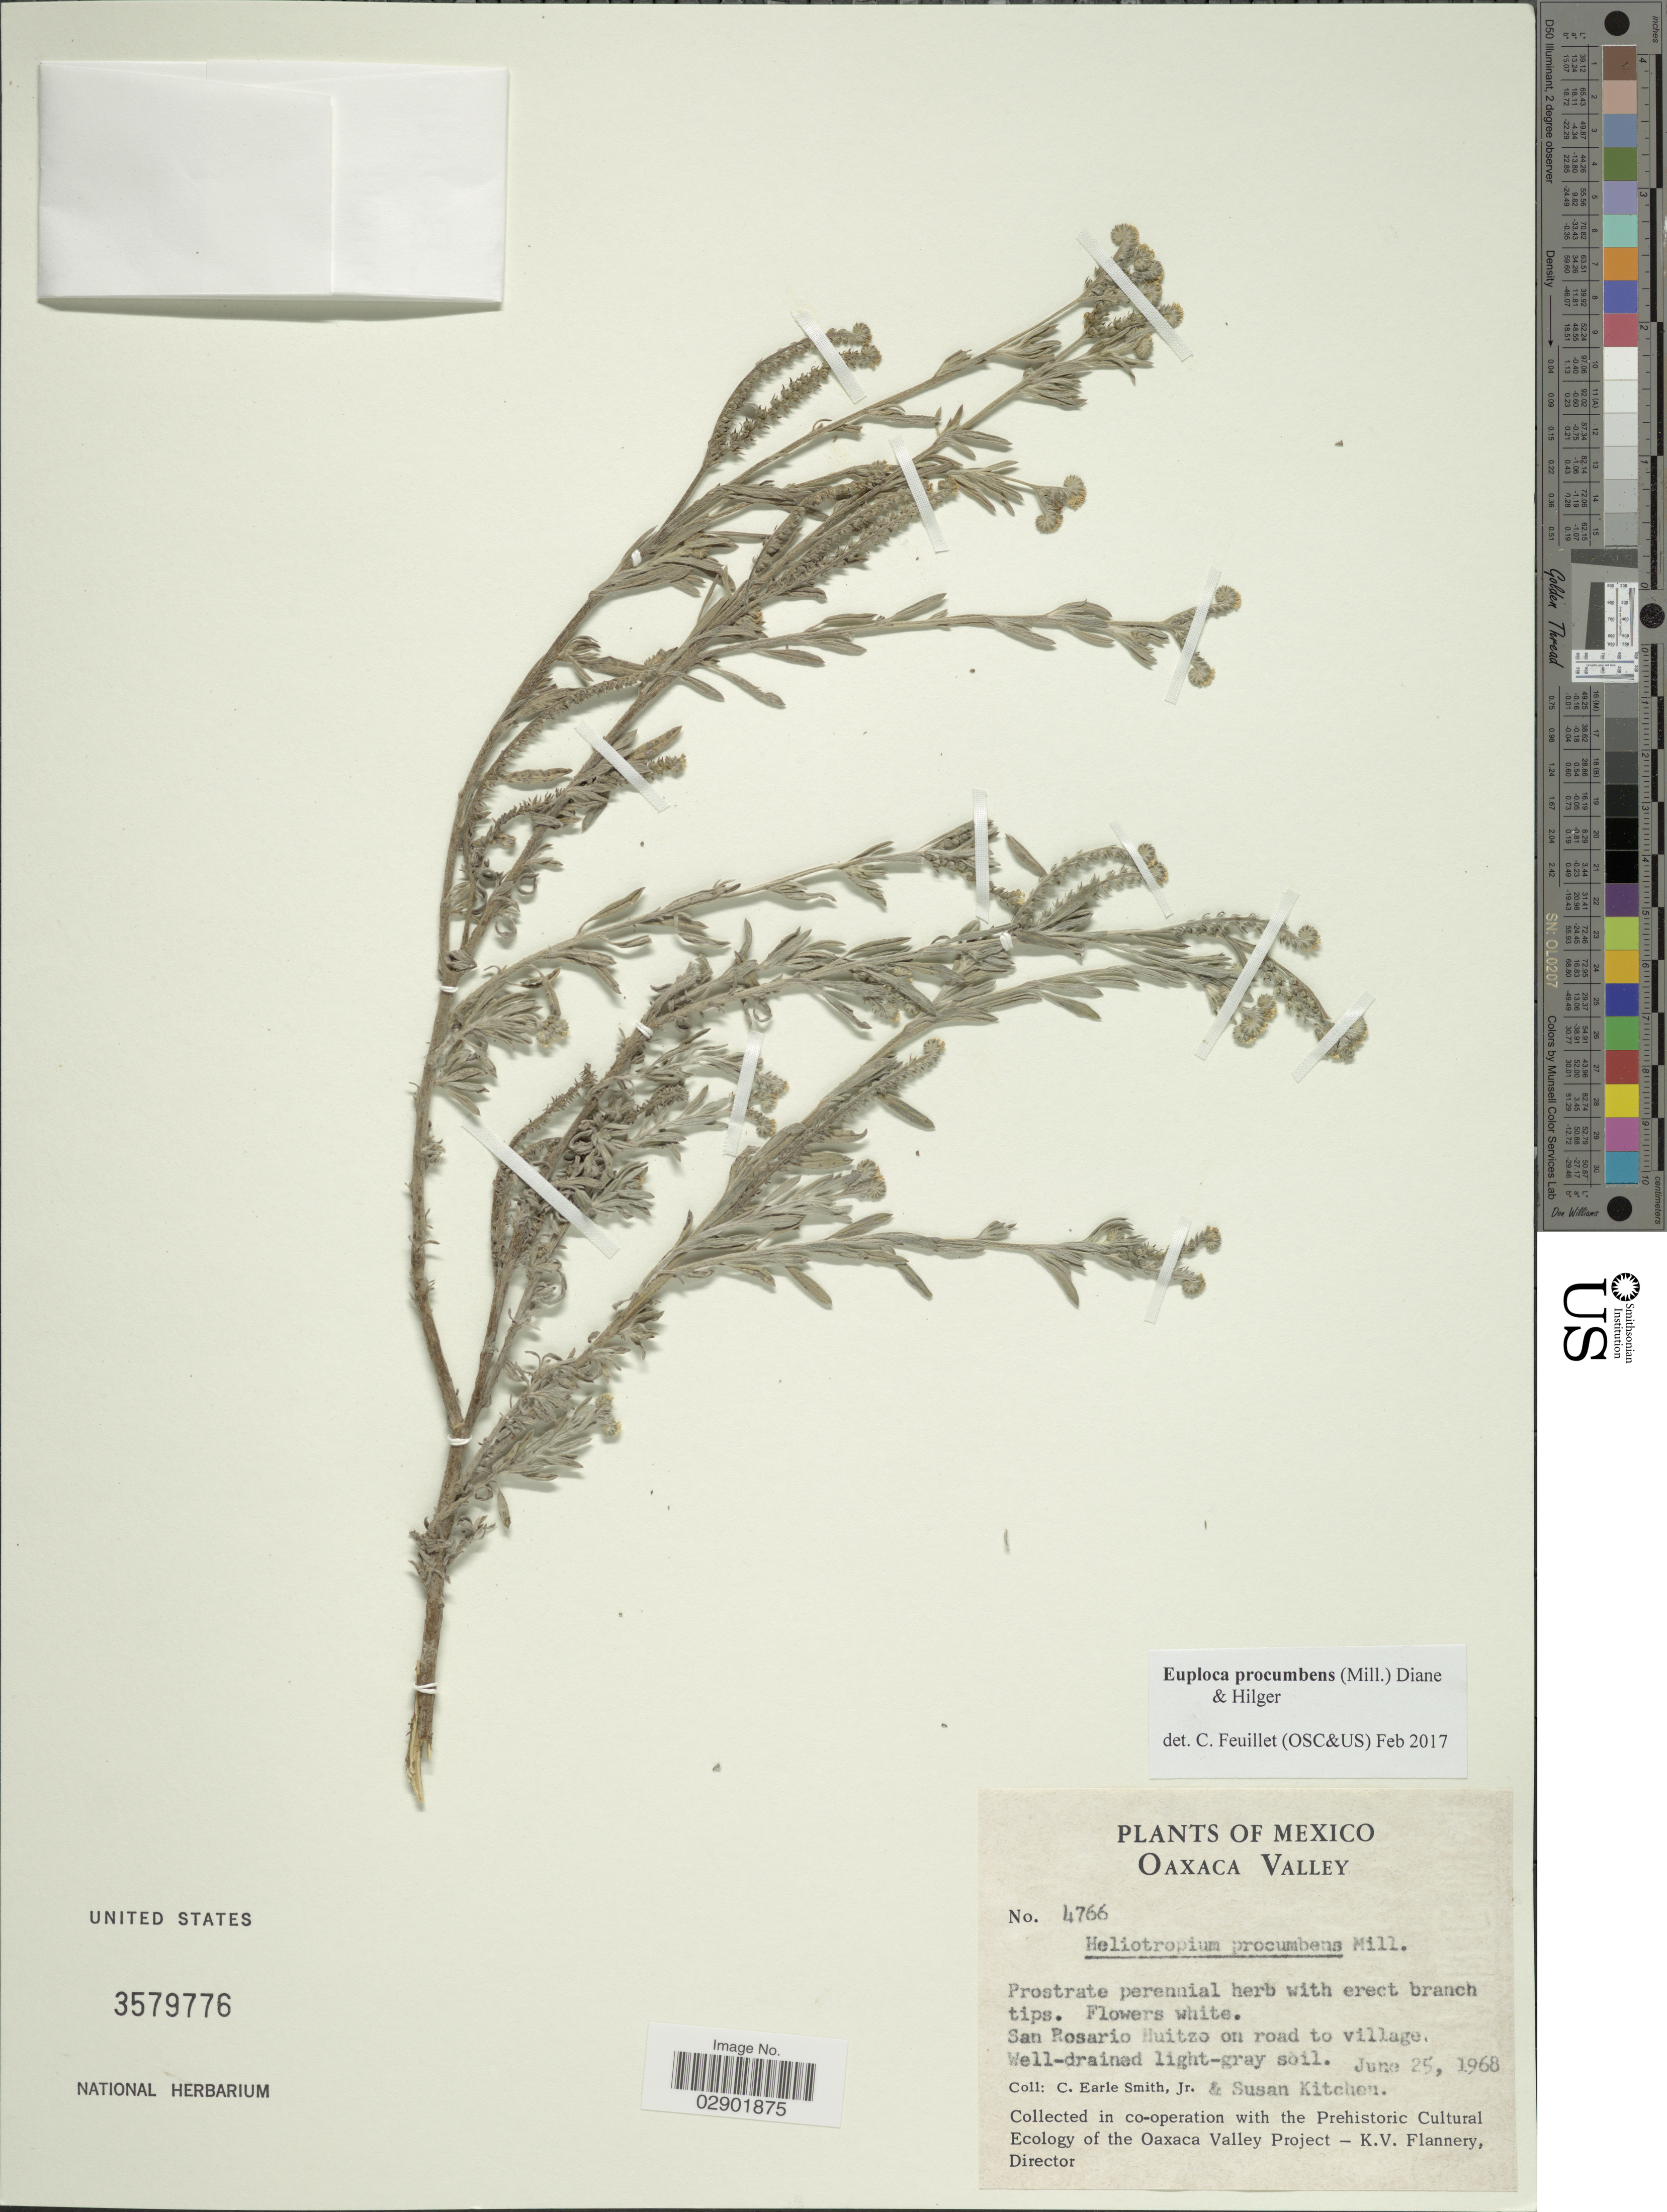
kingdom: Plantae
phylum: Tracheophyta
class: Magnoliopsida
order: Boraginales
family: Heliotropiaceae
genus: Euploca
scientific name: Euploca procumbens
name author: (Mill.) Diane & Hilger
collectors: C. E. Smith Jr. & S. Kitchen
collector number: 4766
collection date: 1968-06-25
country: Mexico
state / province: Oaxaca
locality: Oaxaca Valley. San Rosario Huitzo on road to village.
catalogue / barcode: US 3579776